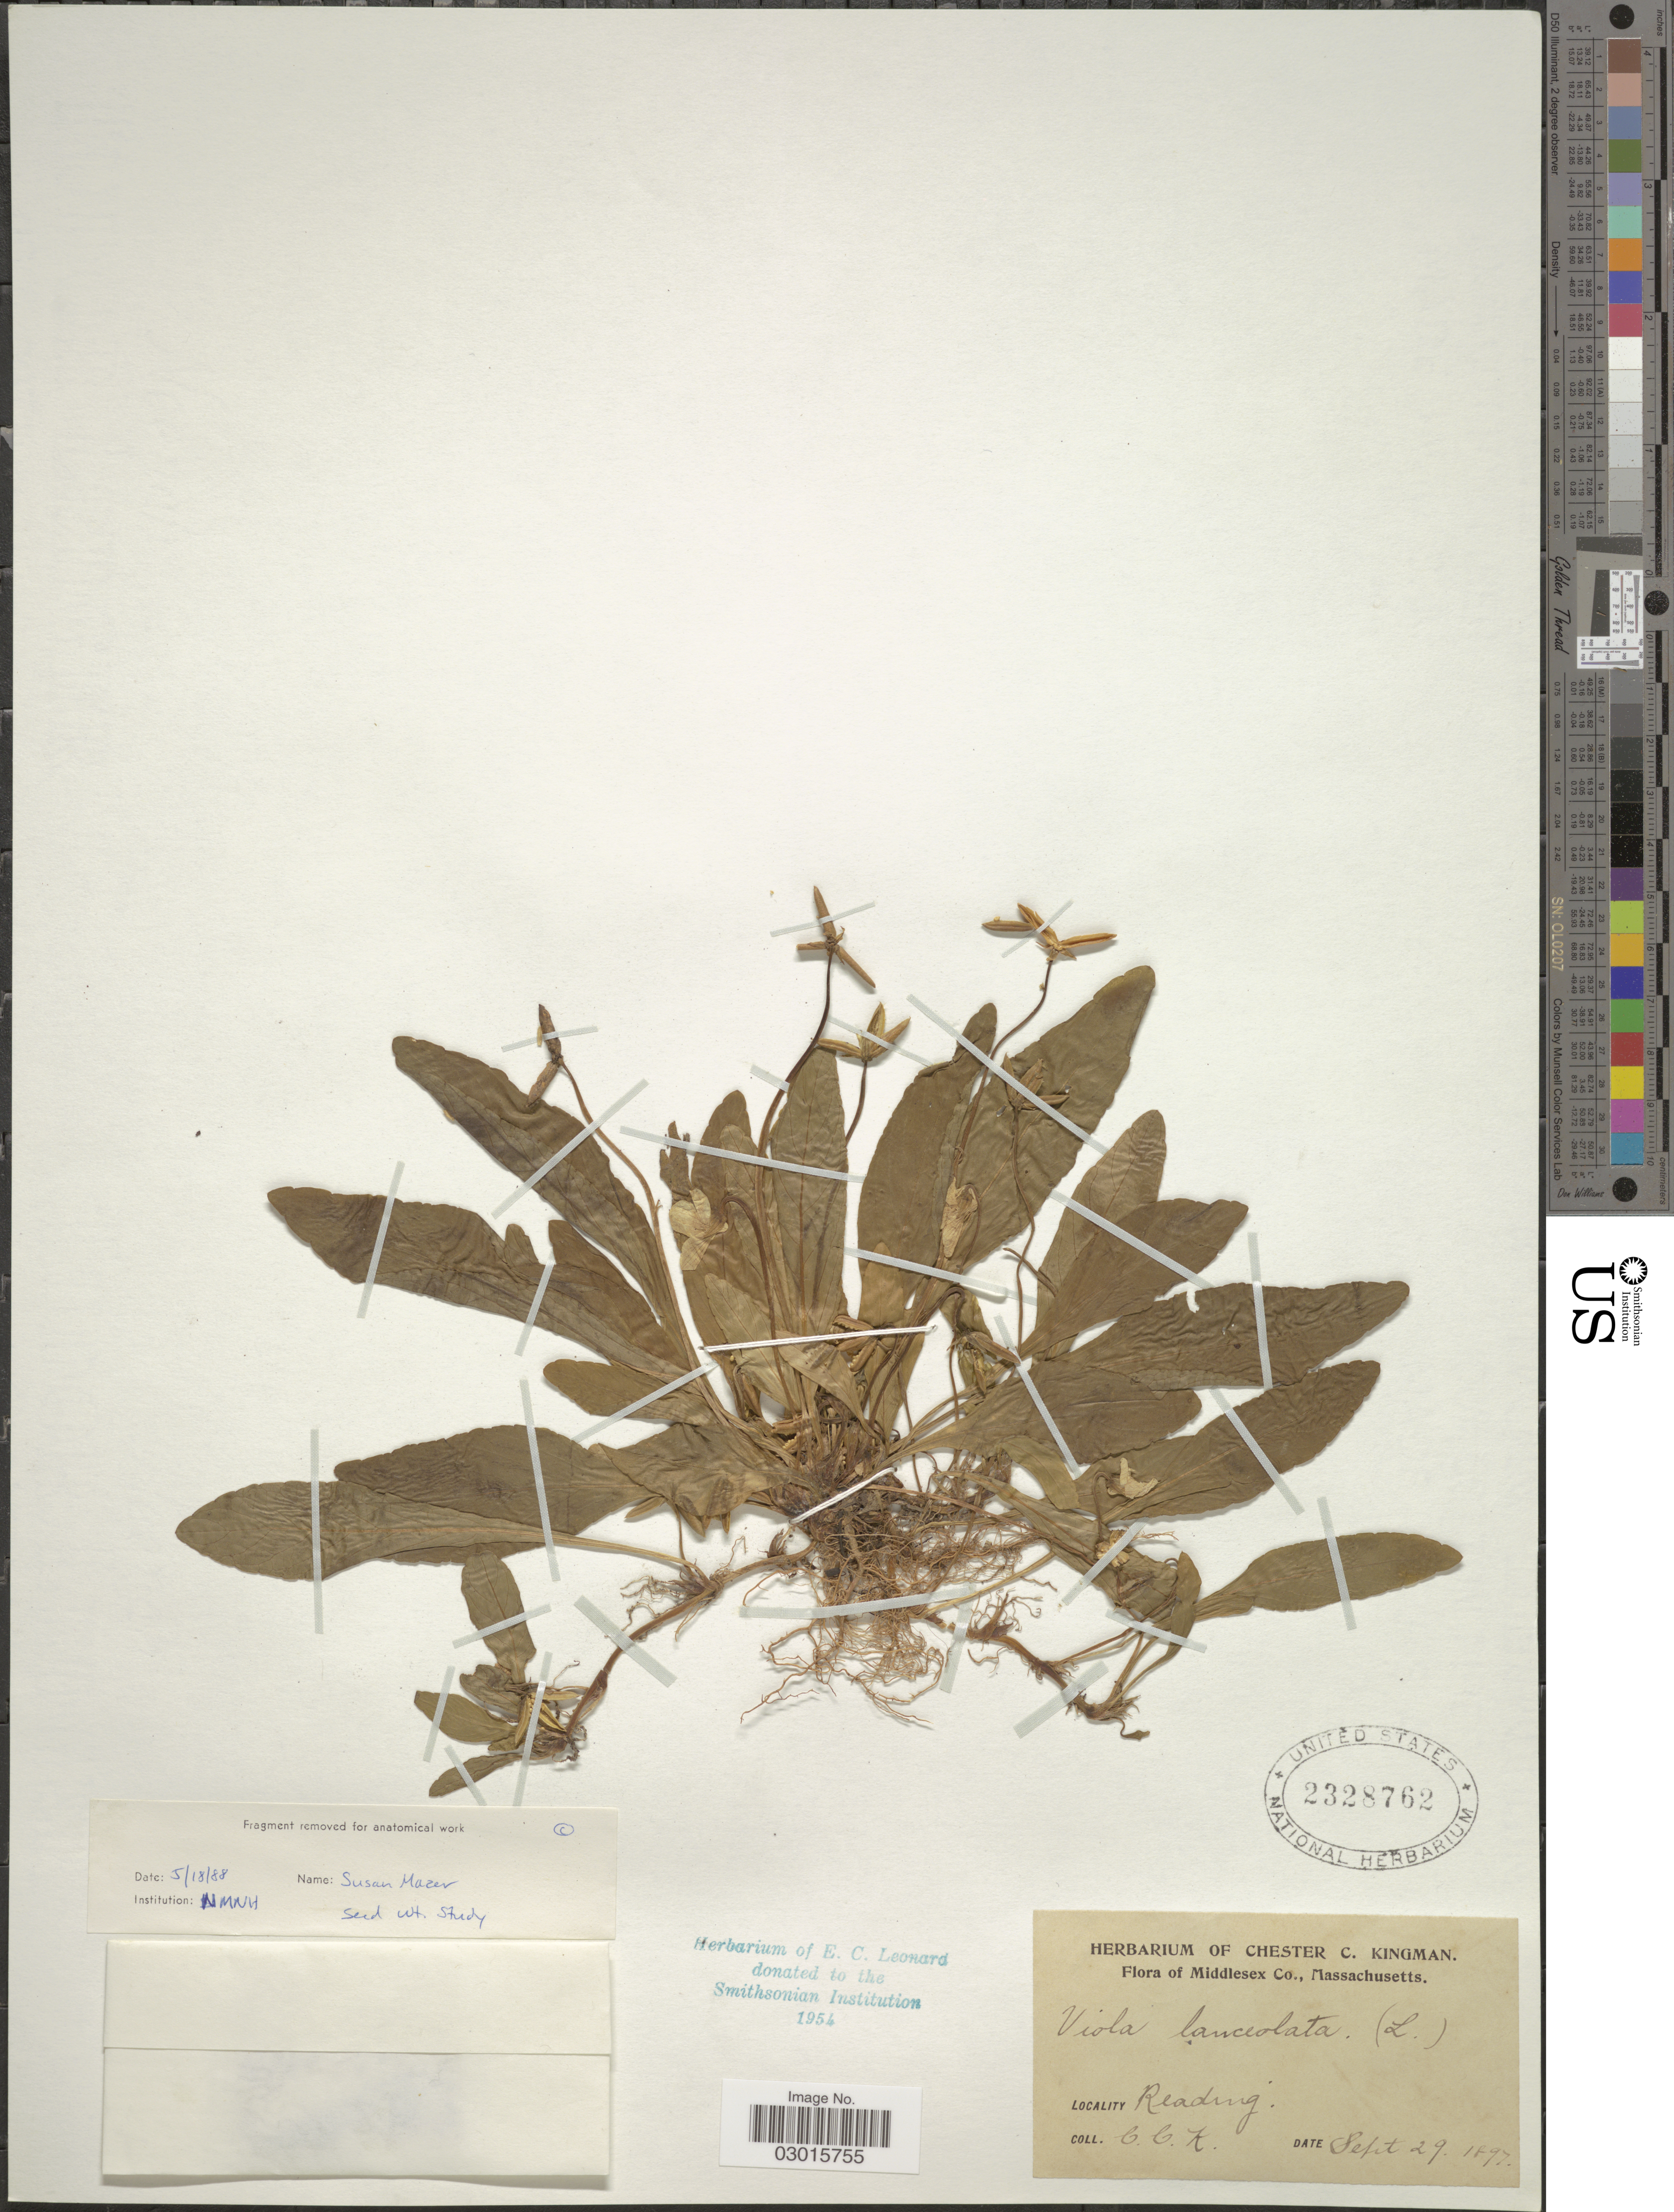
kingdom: Plantae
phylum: Tracheophyta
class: Magnoliopsida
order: Malpighiales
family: Violaceae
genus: Viola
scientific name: Viola lanceolata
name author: L.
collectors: C. Kingman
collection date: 1897-09-29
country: United States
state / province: Massachusetts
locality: Middlesex Co., Reading.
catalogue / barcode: US 2328762